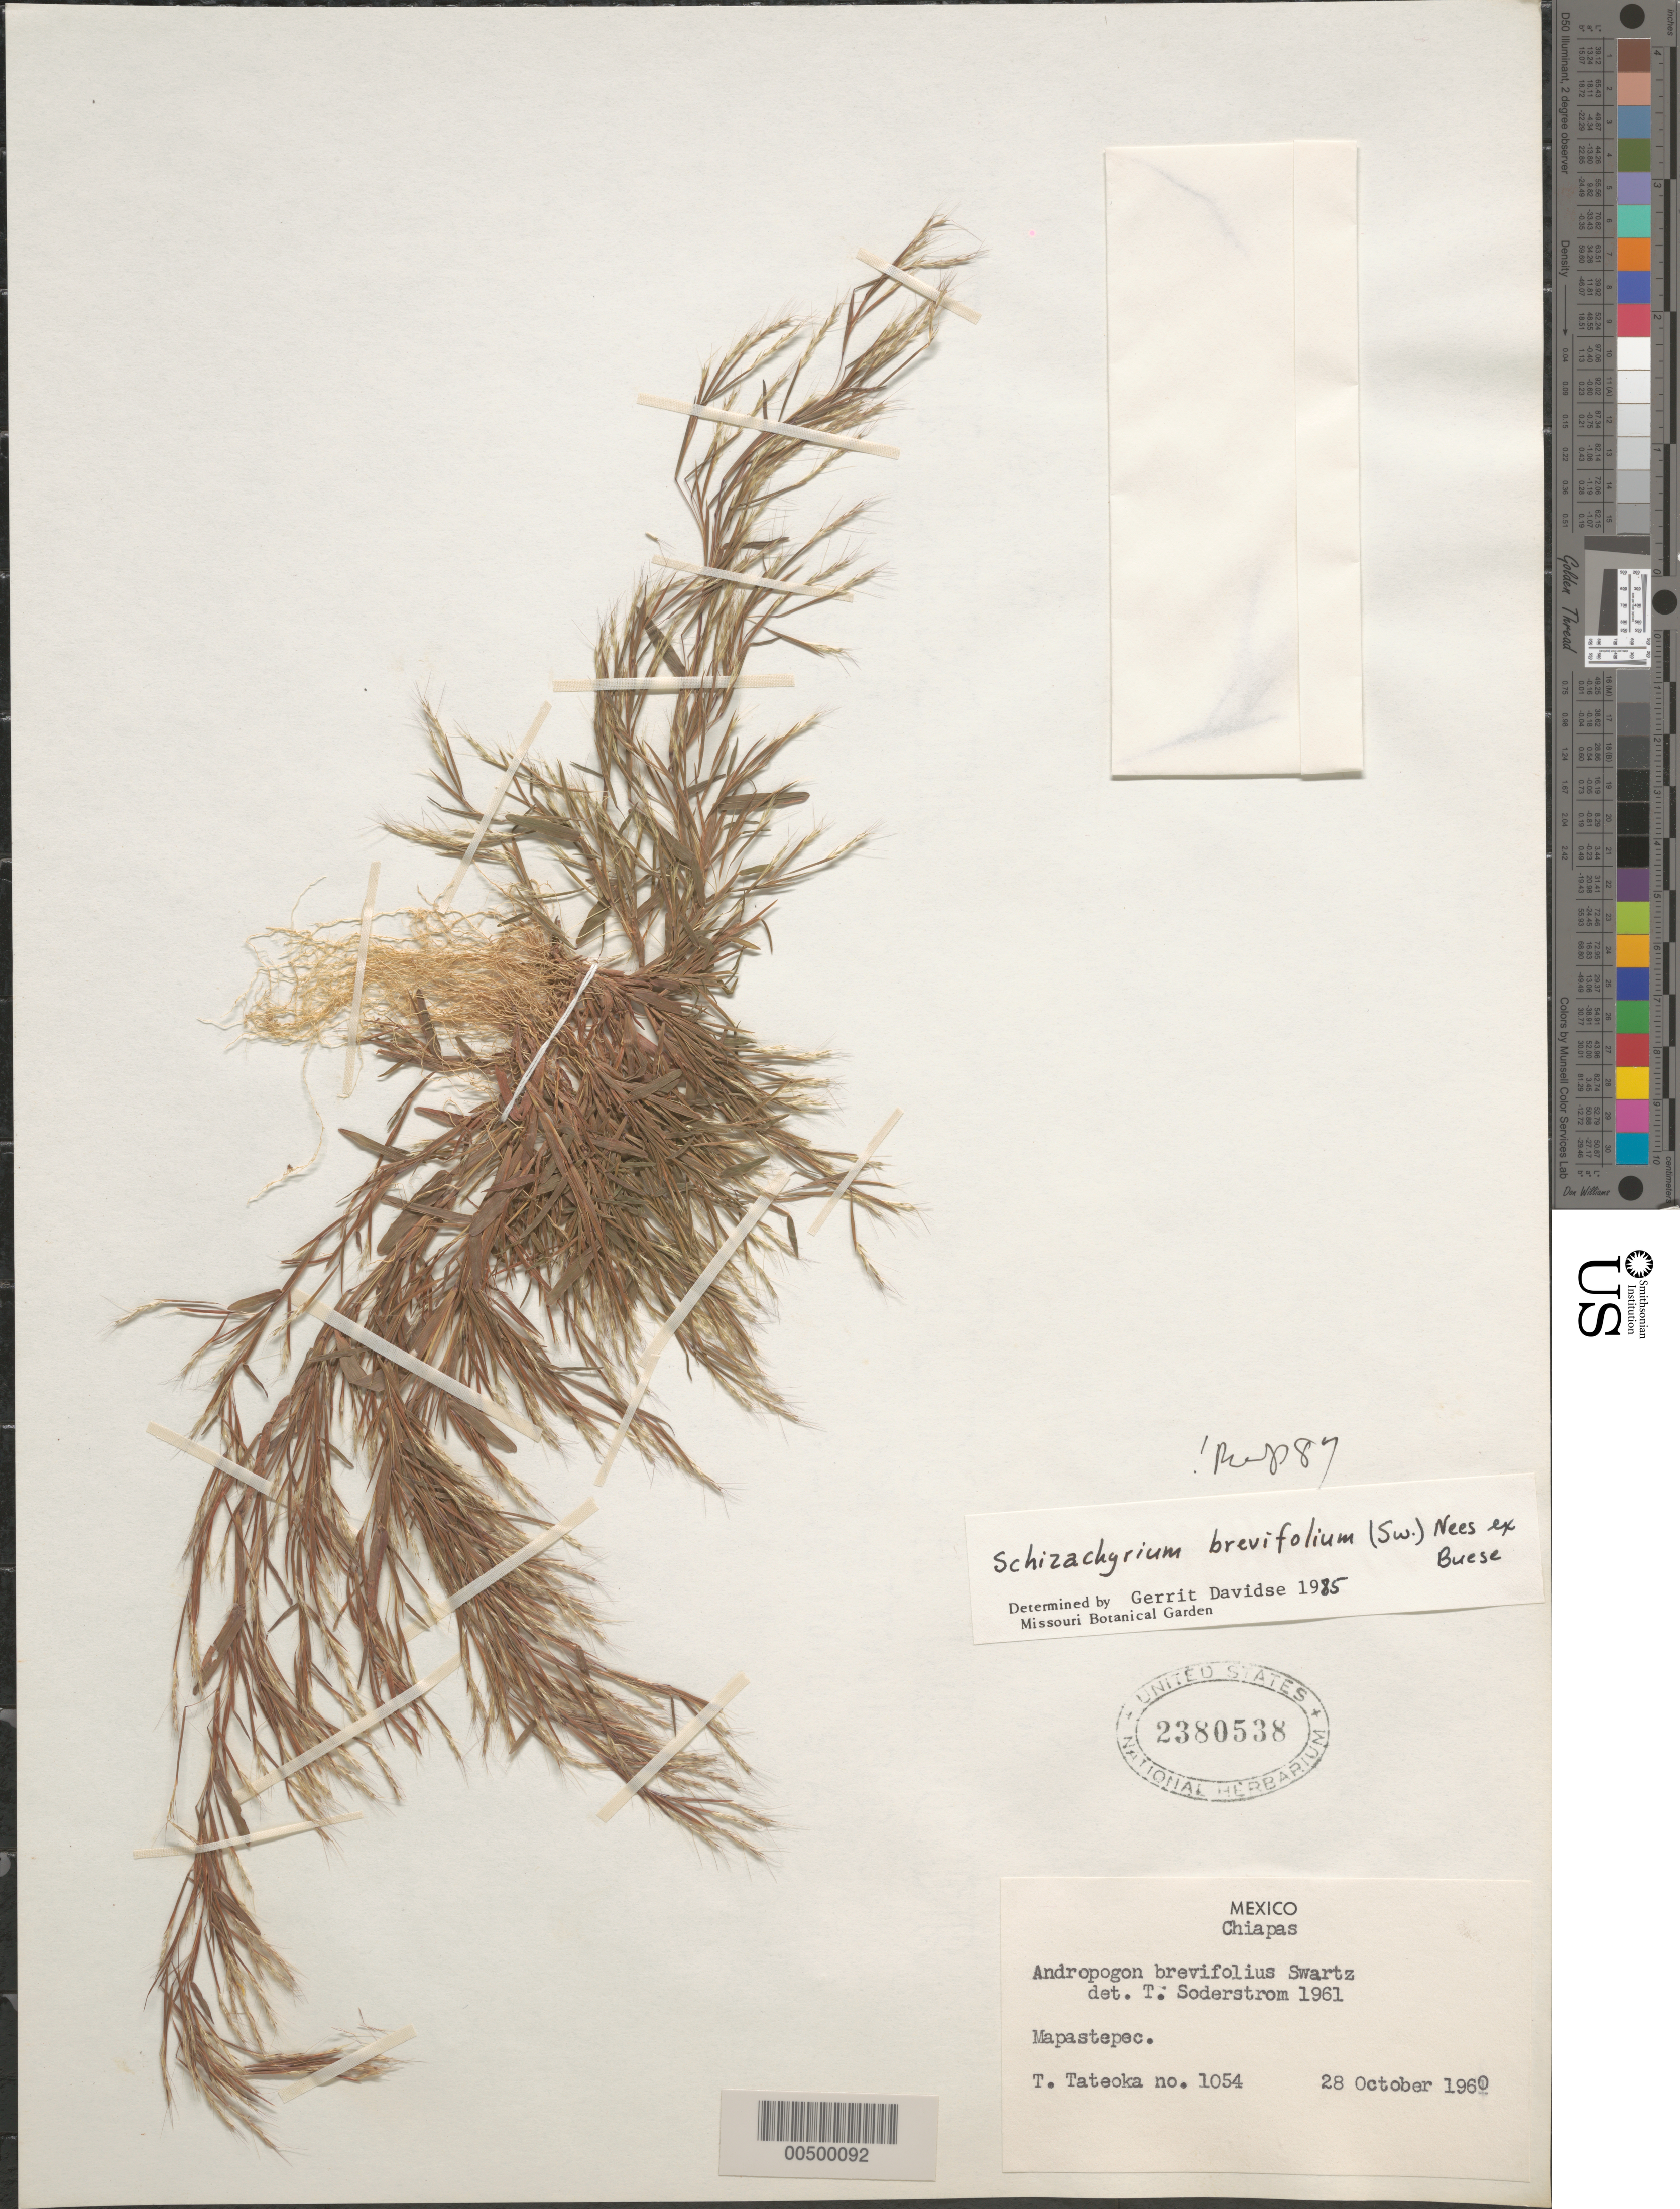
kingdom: Plantae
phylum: Tracheophyta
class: Liliopsida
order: Poales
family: Poaceae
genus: Schizachyrium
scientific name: Schizachyrium brevifolium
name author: (Sw.) Nees ex Büse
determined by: Pohl, R. W.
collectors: T. Tateoka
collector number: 1054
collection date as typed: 28 Oct 1960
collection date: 1960-10-28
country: Mexico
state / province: Chiapas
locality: Mapastepec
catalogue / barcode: US 2380538